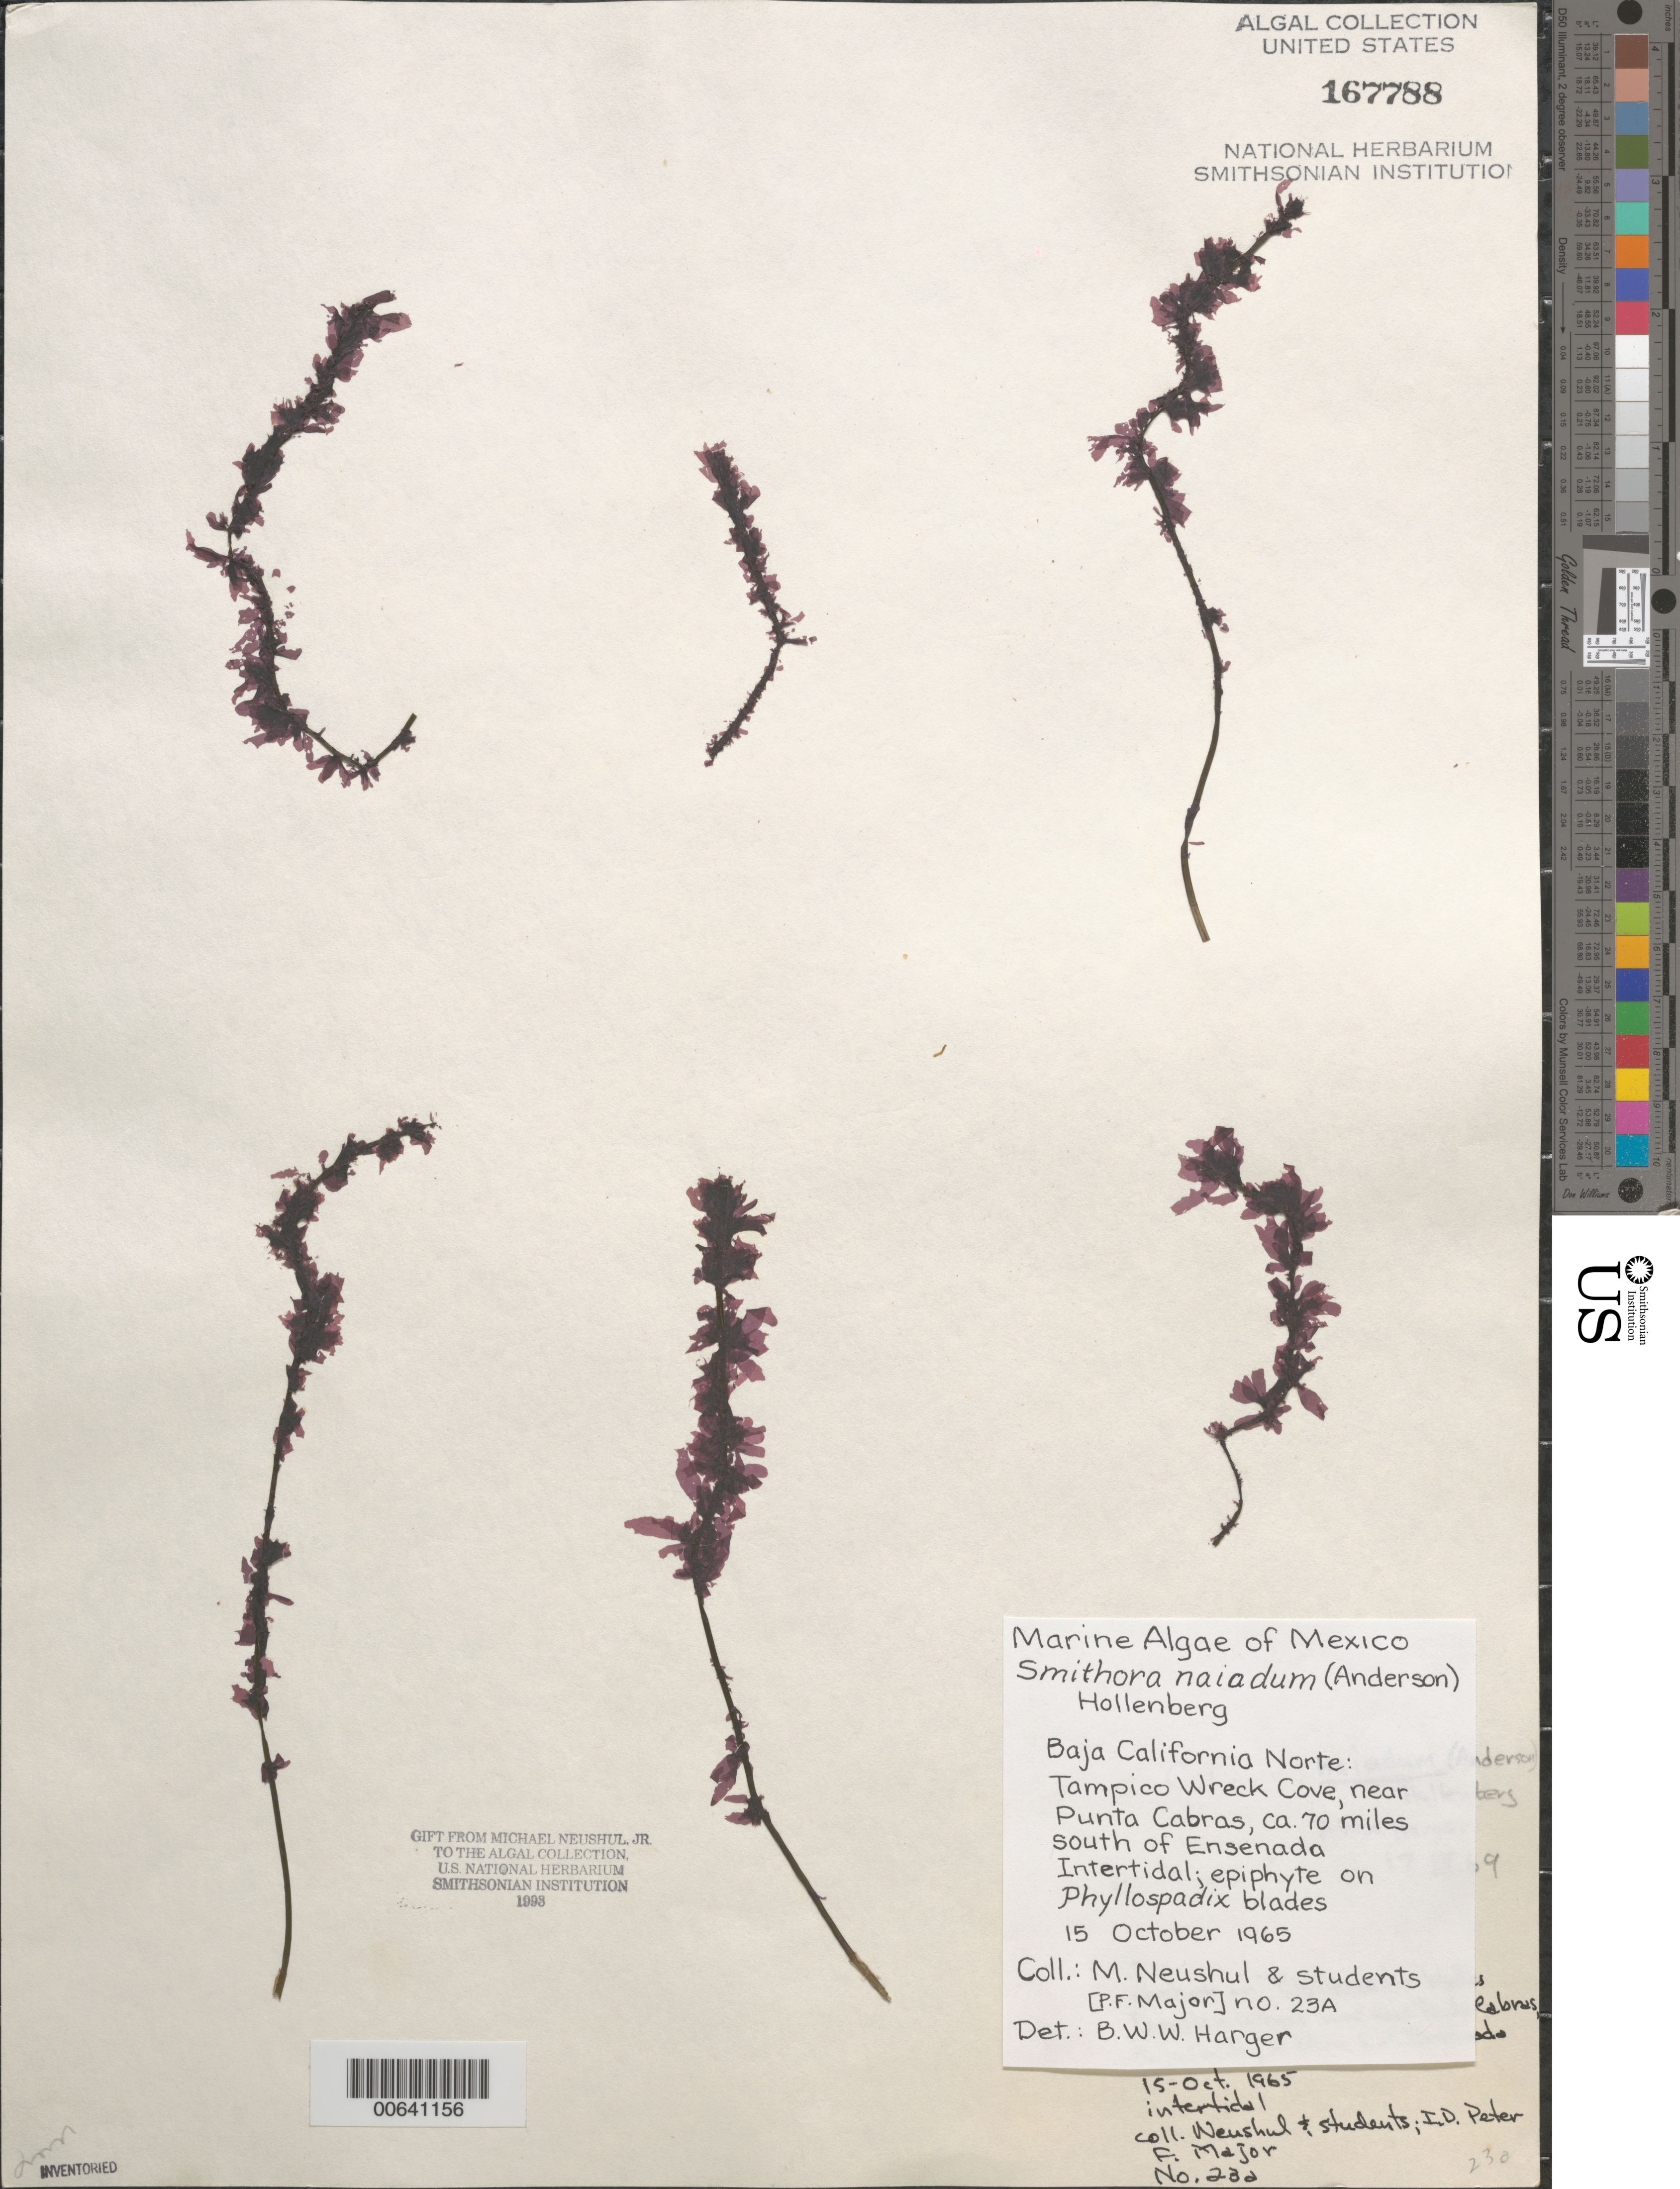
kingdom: Plantae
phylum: Rhodophyta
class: Compsopogonophyceae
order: Erythropeltidales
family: Erythrotrichiaceae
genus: Smithora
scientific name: Smithora naiadum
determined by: Harger, B. W. W.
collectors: M. Neushul & Students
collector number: Major 23A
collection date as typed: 15 Oct 1965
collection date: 1965-10-15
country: Mexico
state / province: Baja California Norte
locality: Tampico Wreck Cove, near Punta Cabras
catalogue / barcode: US 167788